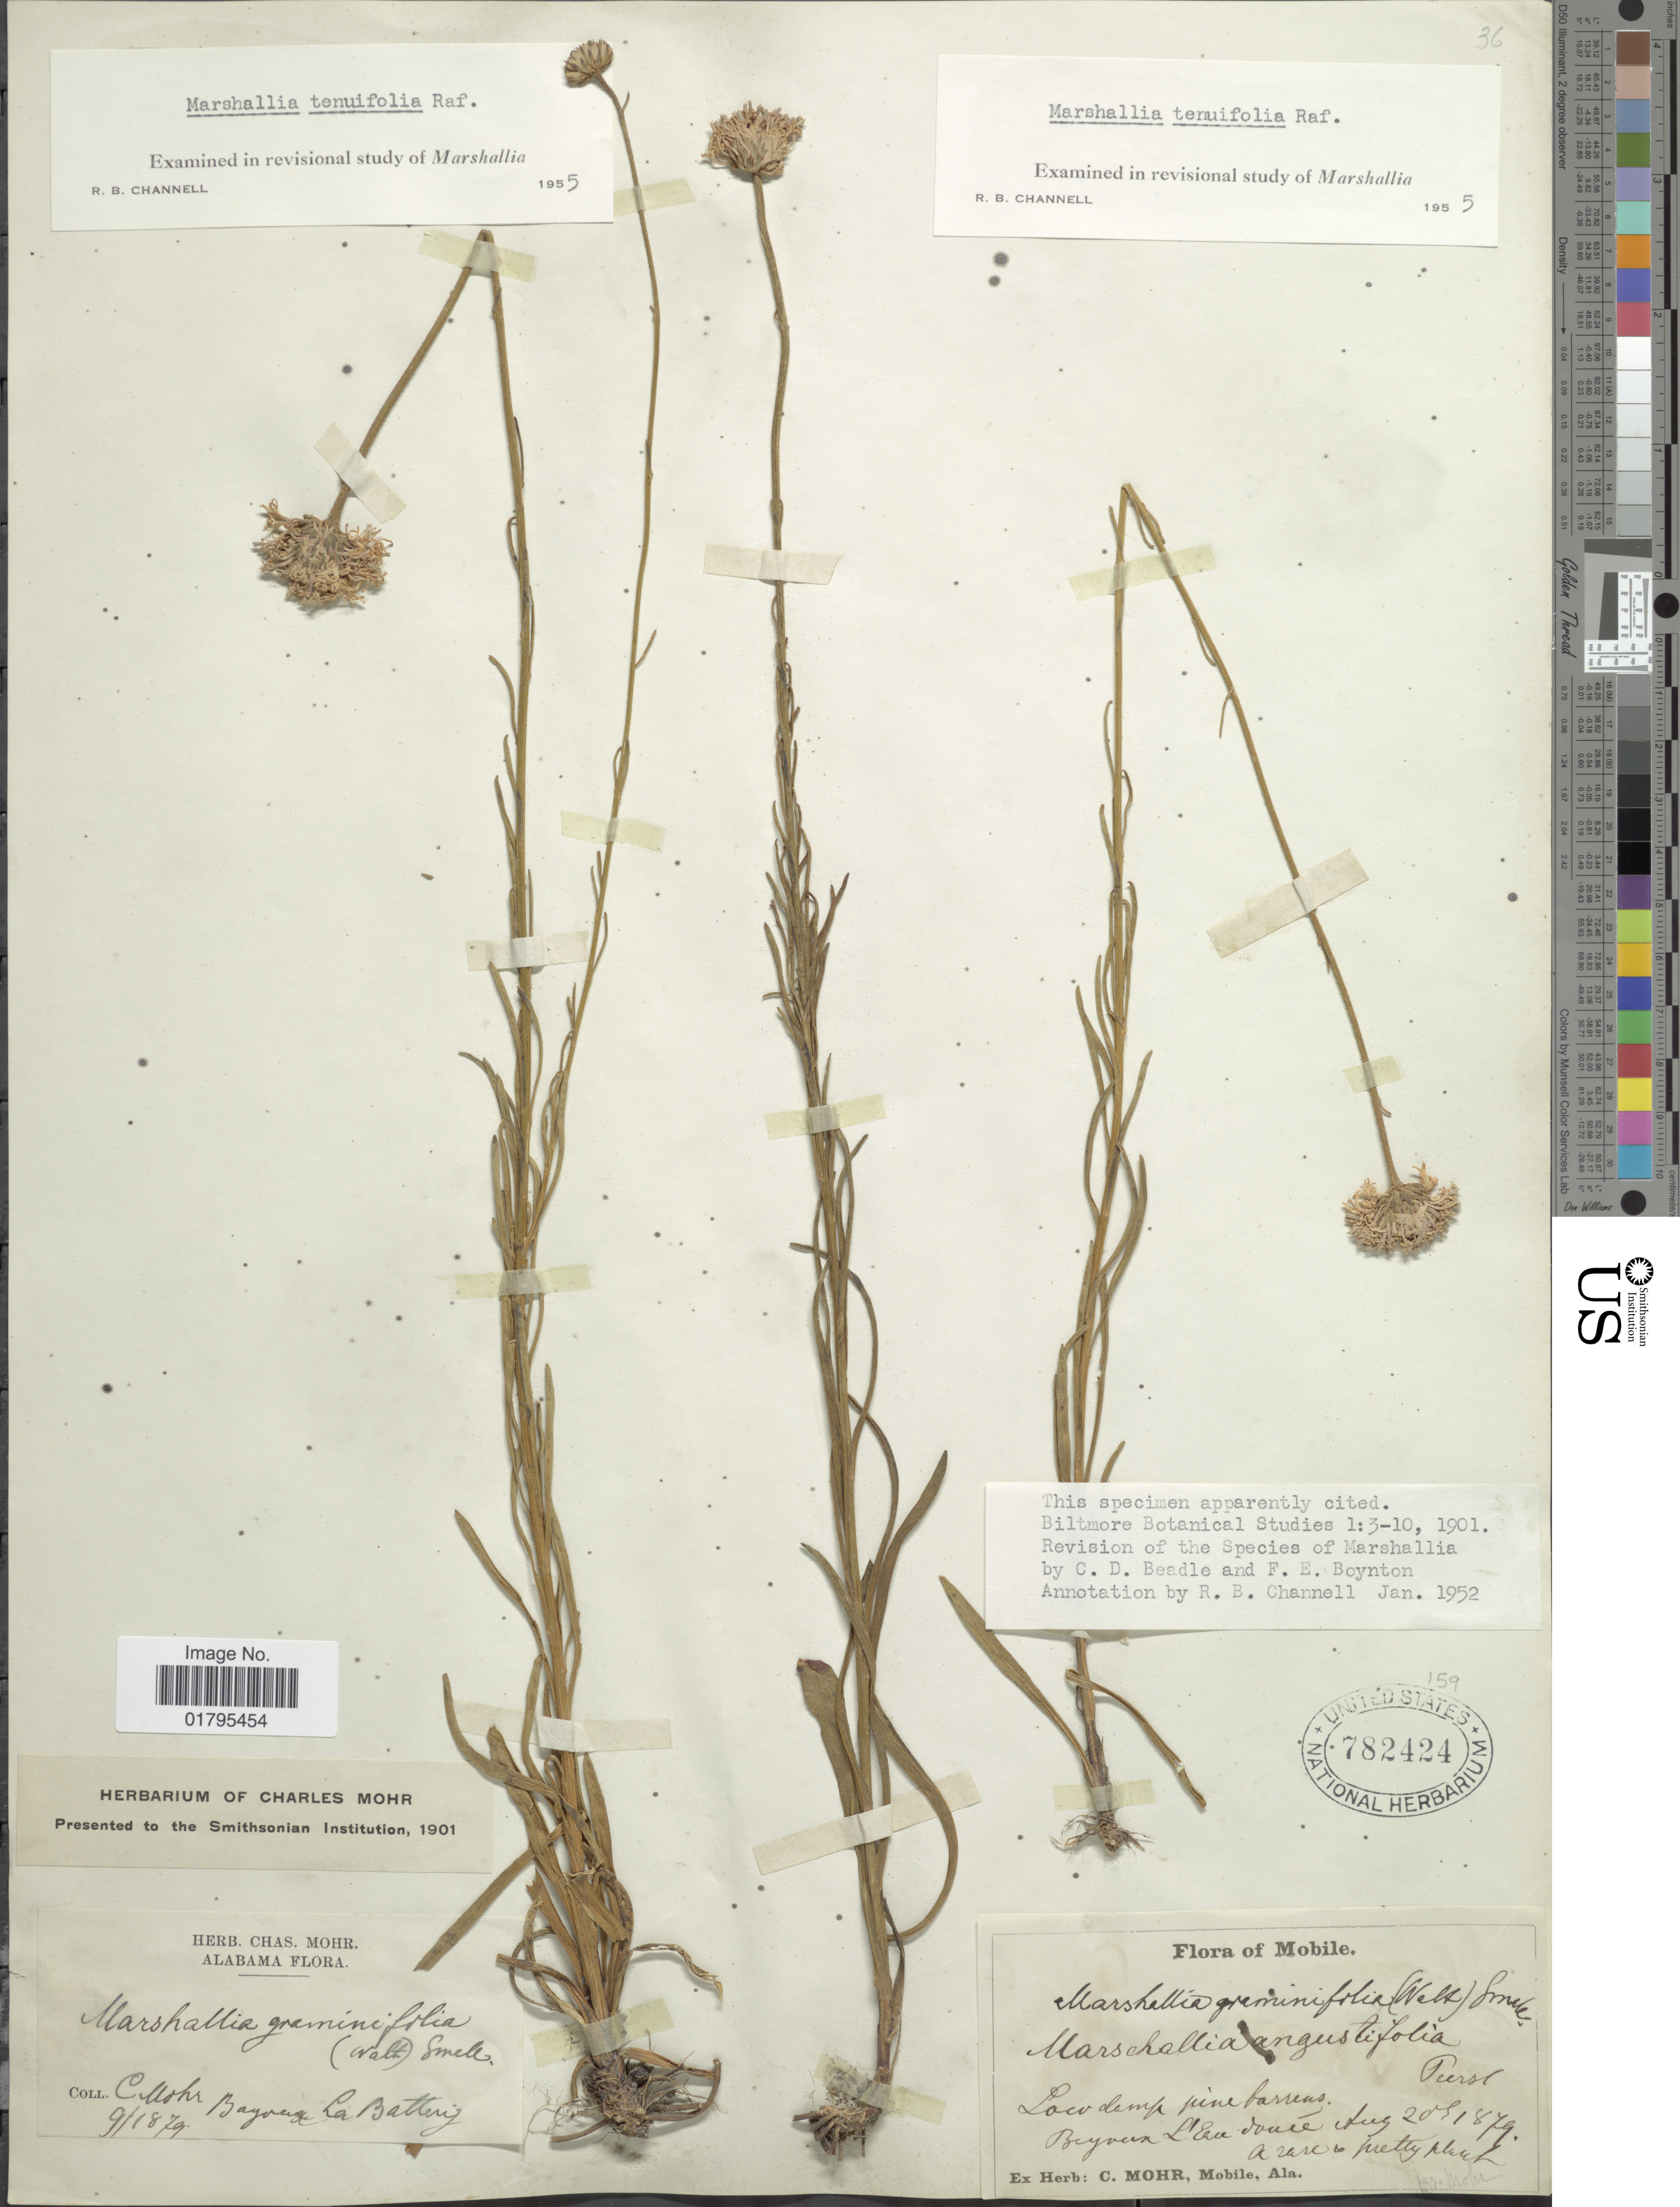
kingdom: Plantae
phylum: Tracheophyta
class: Magnoliopsida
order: Asterales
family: Asteraceae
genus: Marshallia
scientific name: Marshallia tenuifolia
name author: Raf.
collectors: C. T. Mohr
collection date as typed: Transcribed d/m/y: 18/9/79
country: United States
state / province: Alabama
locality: Bayou La Battery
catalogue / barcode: US 782424